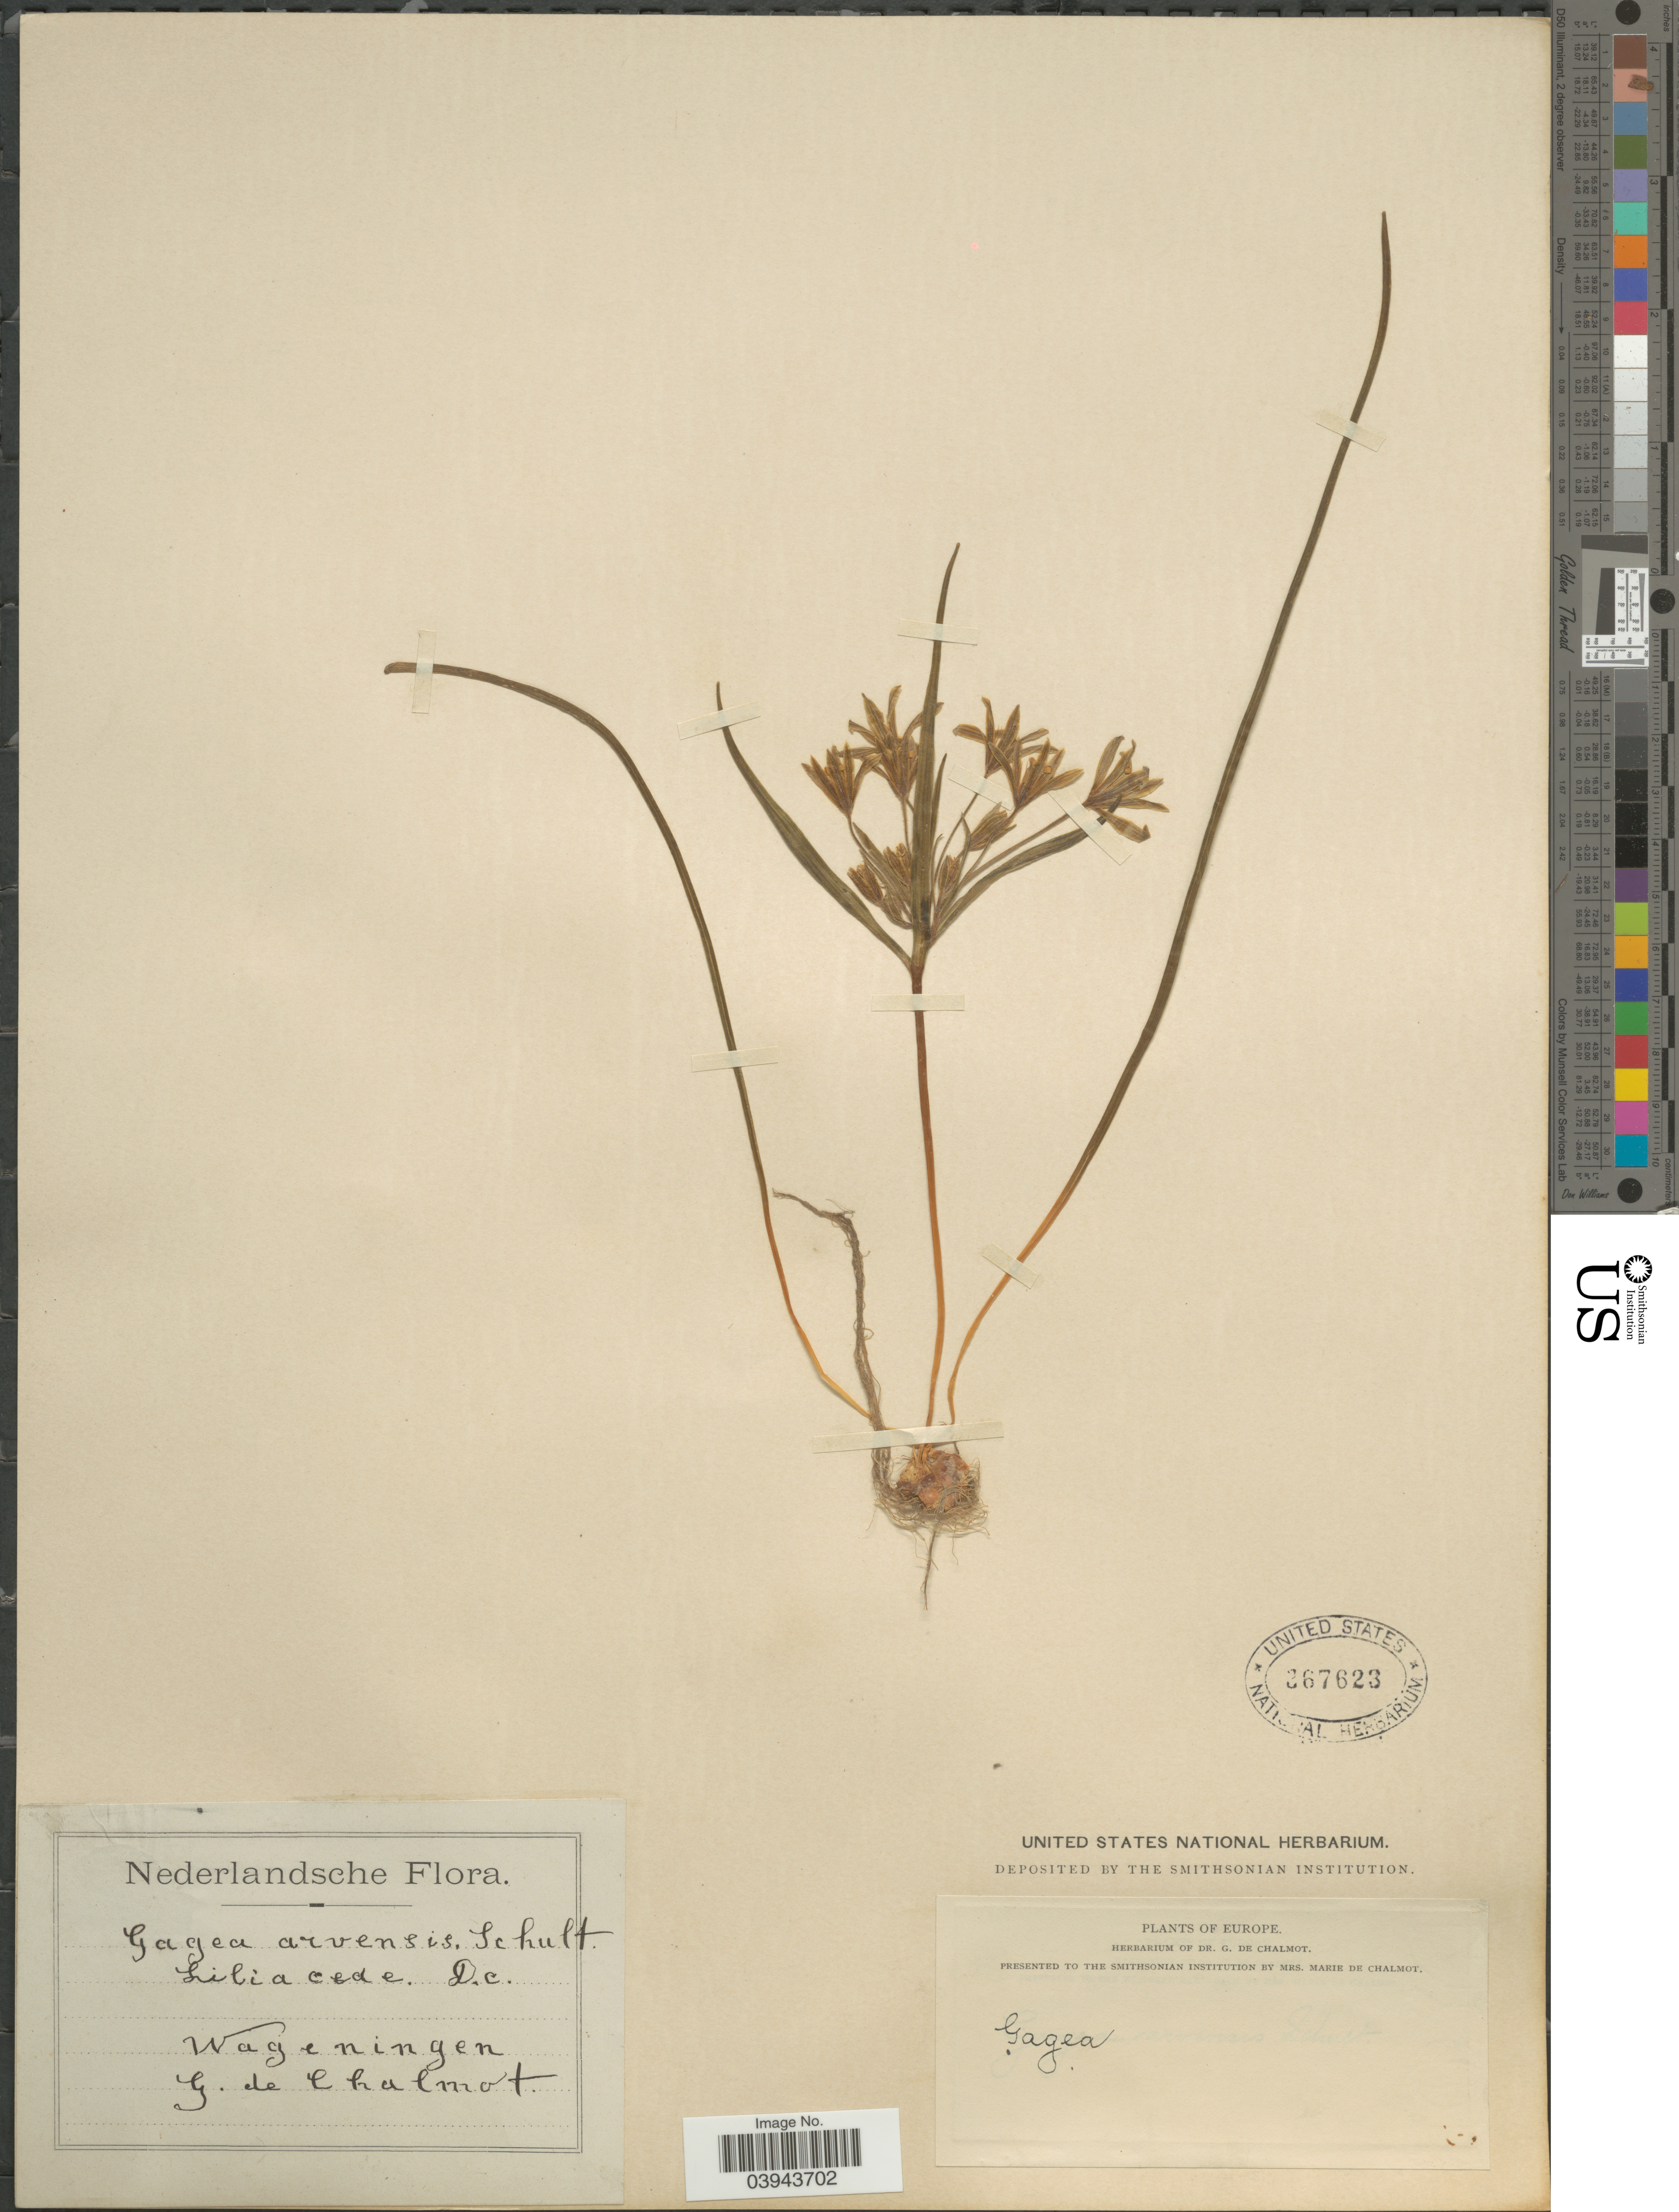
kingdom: Plantae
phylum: Tracheophyta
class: Liliopsida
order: Liliales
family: Liliaceae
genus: Gagea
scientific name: Gagea arvensis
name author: (Pers.) Dumort.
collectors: G. de Chalmot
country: Netherlands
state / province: Gelderland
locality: Wageningen.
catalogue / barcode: US 367623